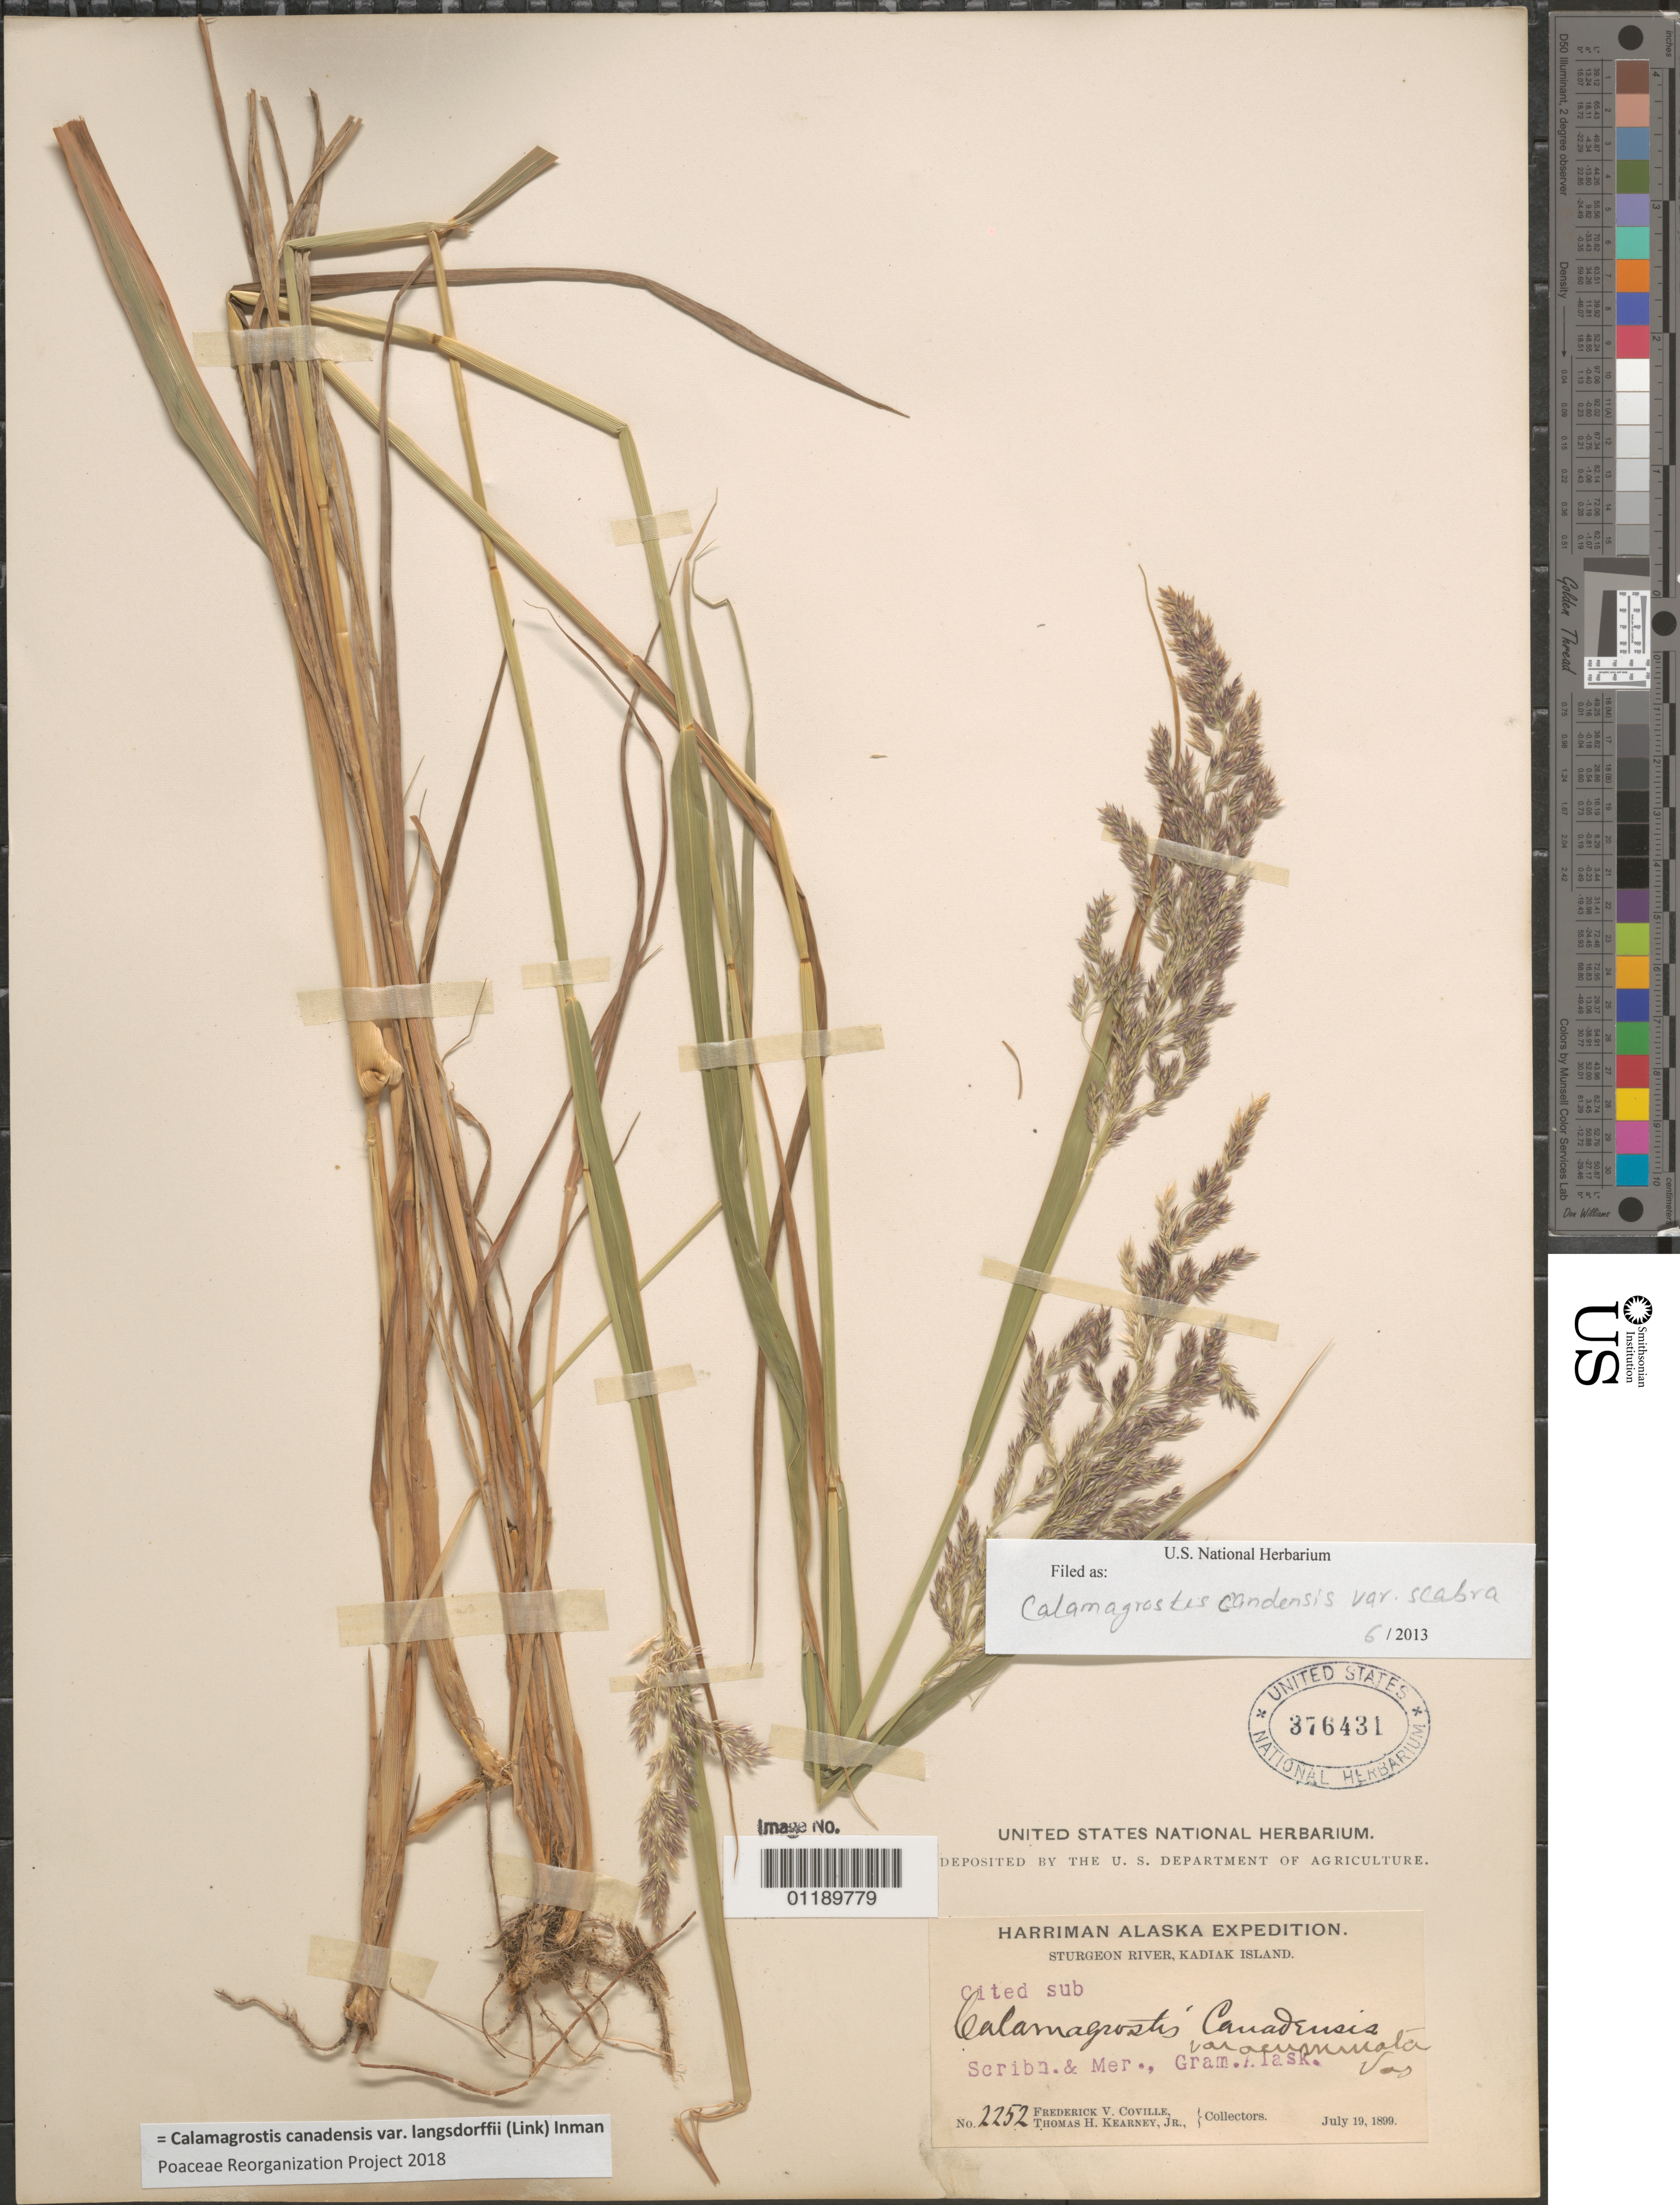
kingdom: Plantae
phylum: Tracheophyta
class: Liliopsida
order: Poales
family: Poaceae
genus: Calamagrostis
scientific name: Calamagrostis canadensis var. langsdorffii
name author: (Link) Inman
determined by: Poaceae Reorganization Project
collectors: F. V. Coville & T. H. Kearney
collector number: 2252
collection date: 1899-07-19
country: United States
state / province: Alaska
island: Kodiak [Kadiak]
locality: Sturgeon River, [Kadiak] Island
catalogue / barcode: US 376431